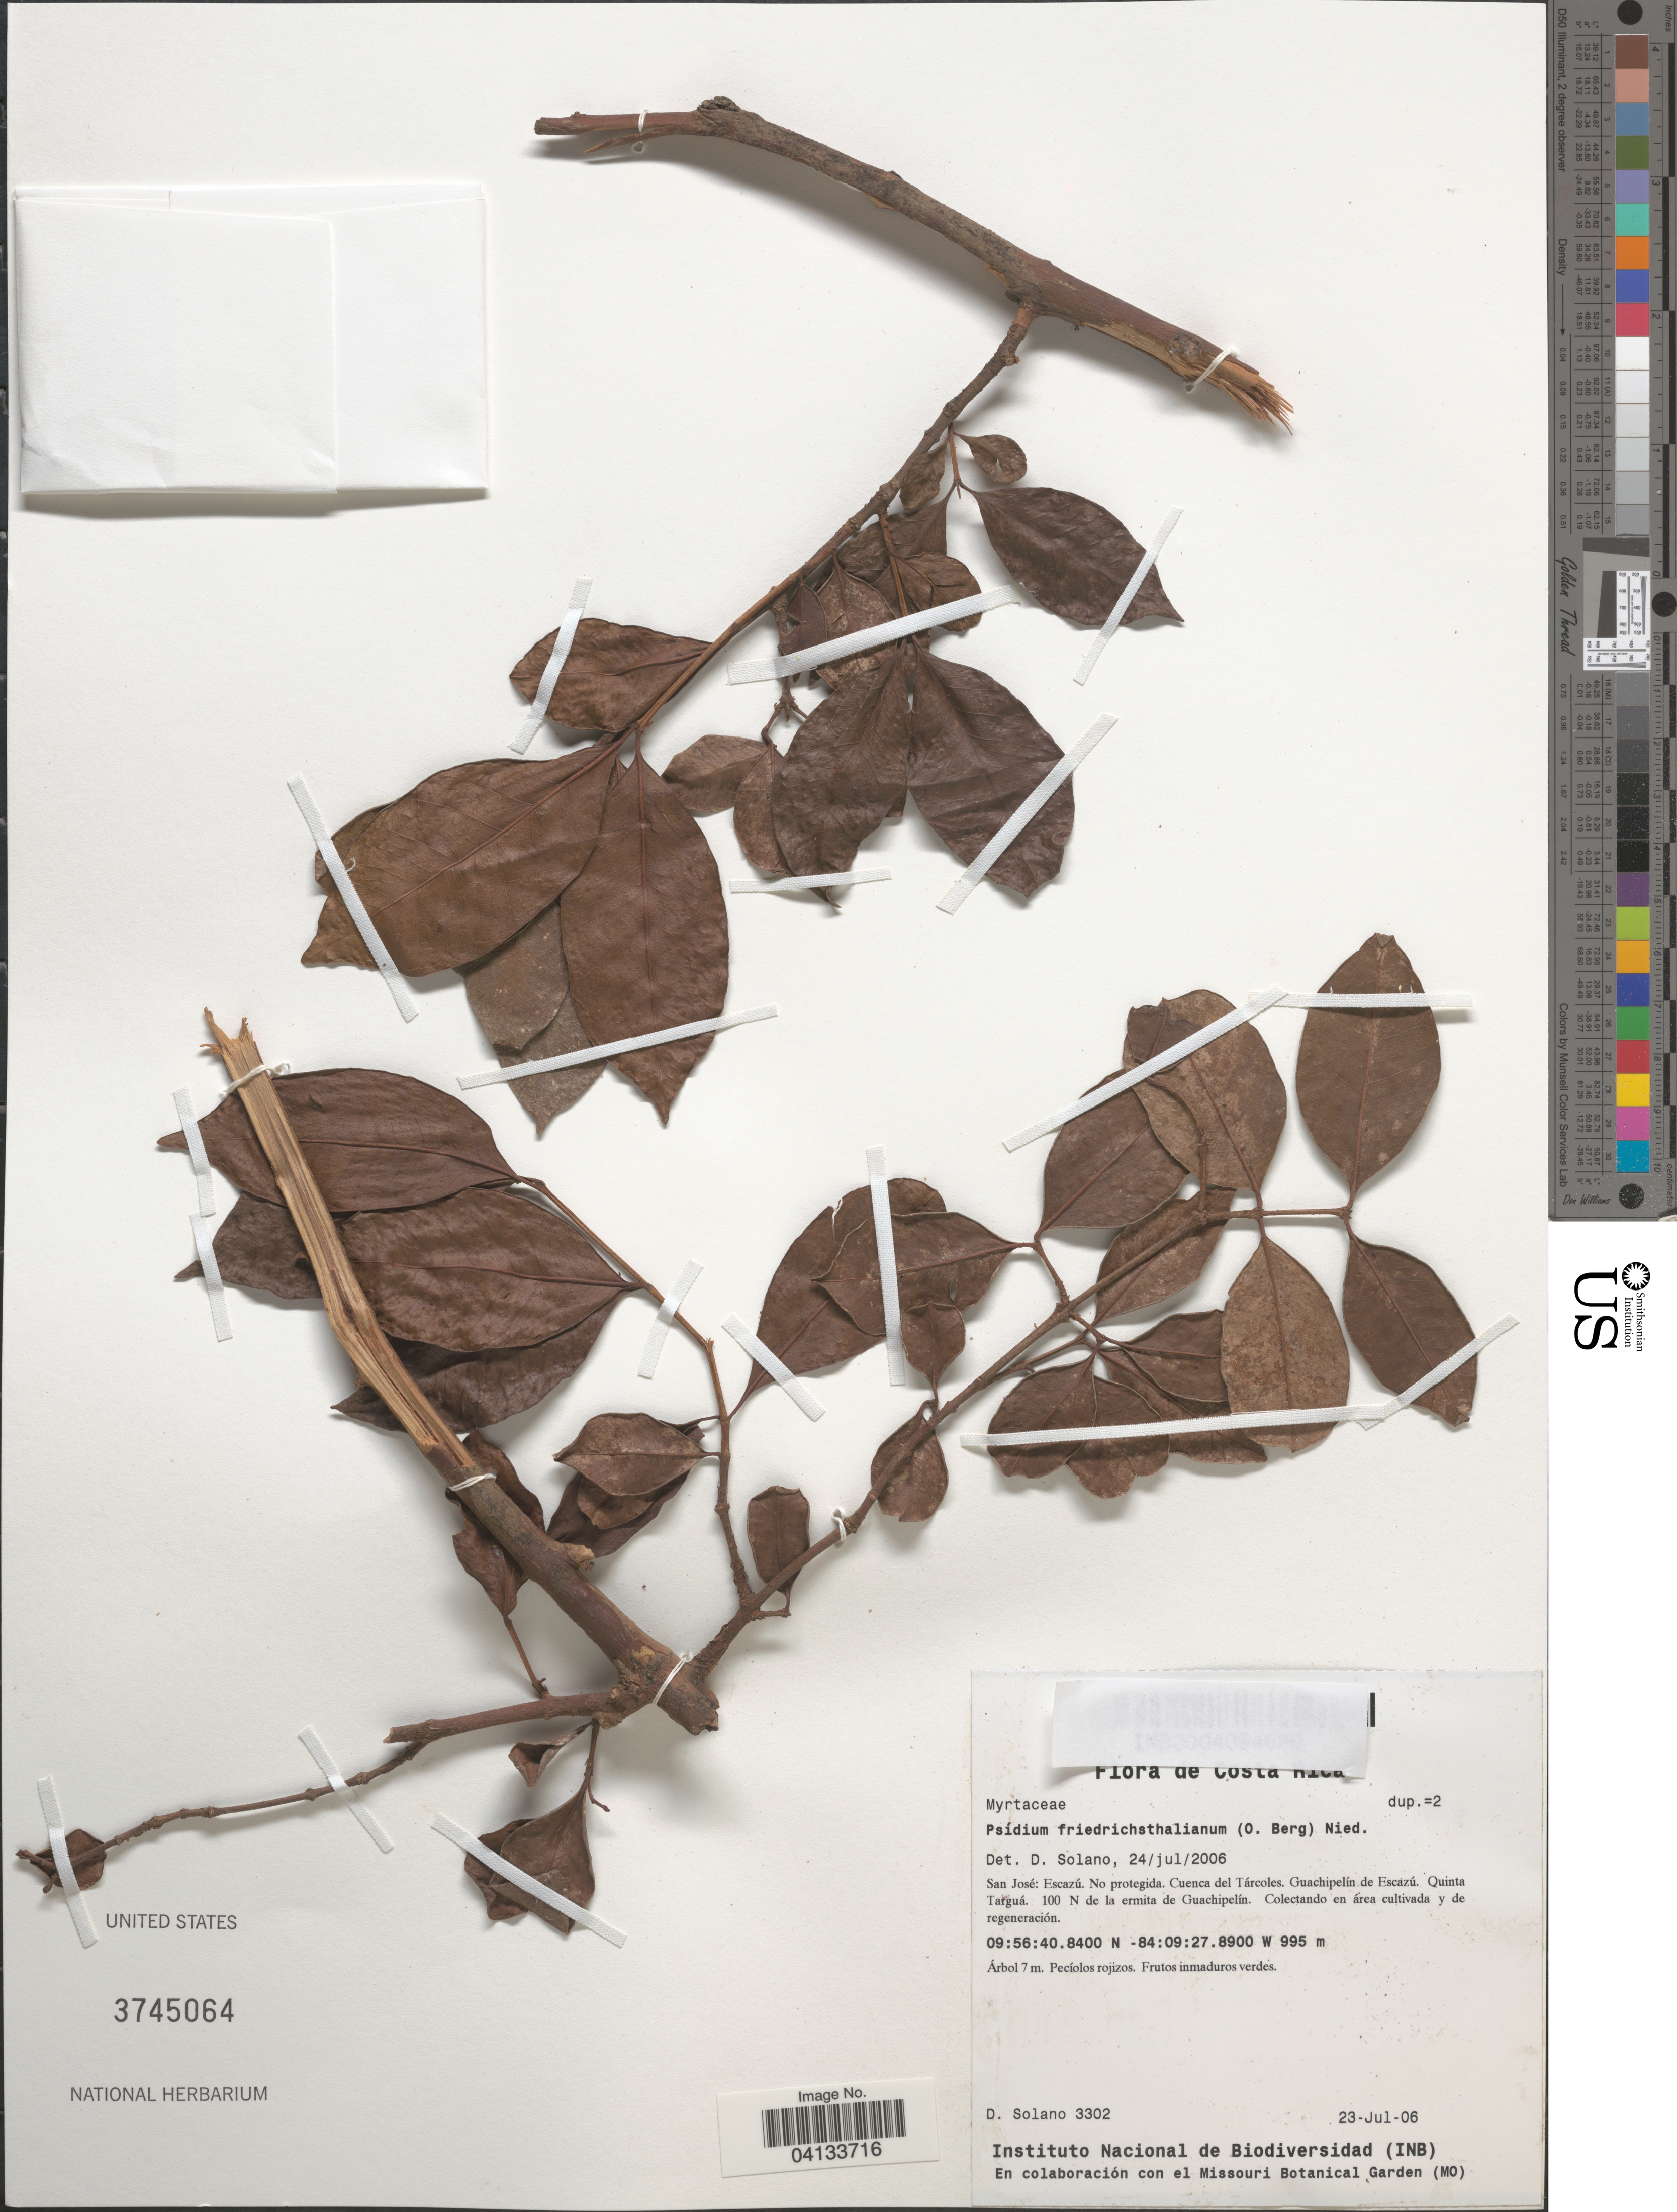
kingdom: Plantae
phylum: Tracheophyta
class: Magnoliopsida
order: Myrtales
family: Myrtaceae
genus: Psidium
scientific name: Psidium friedrichsthalianum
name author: (O. Berg) Nied.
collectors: D. Solano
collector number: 3302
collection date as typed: Transcribed d/m/y: 23/7/6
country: Costa Rica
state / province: San José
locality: Escazú. No protegida. Cuenca del Tárcoles. Guachipelín de Escazú. Quinta Targuá. 100 N de la ermita de Guachipelín. Colectando en área cultivada y de regeneración.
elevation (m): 995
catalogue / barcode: US 3745064